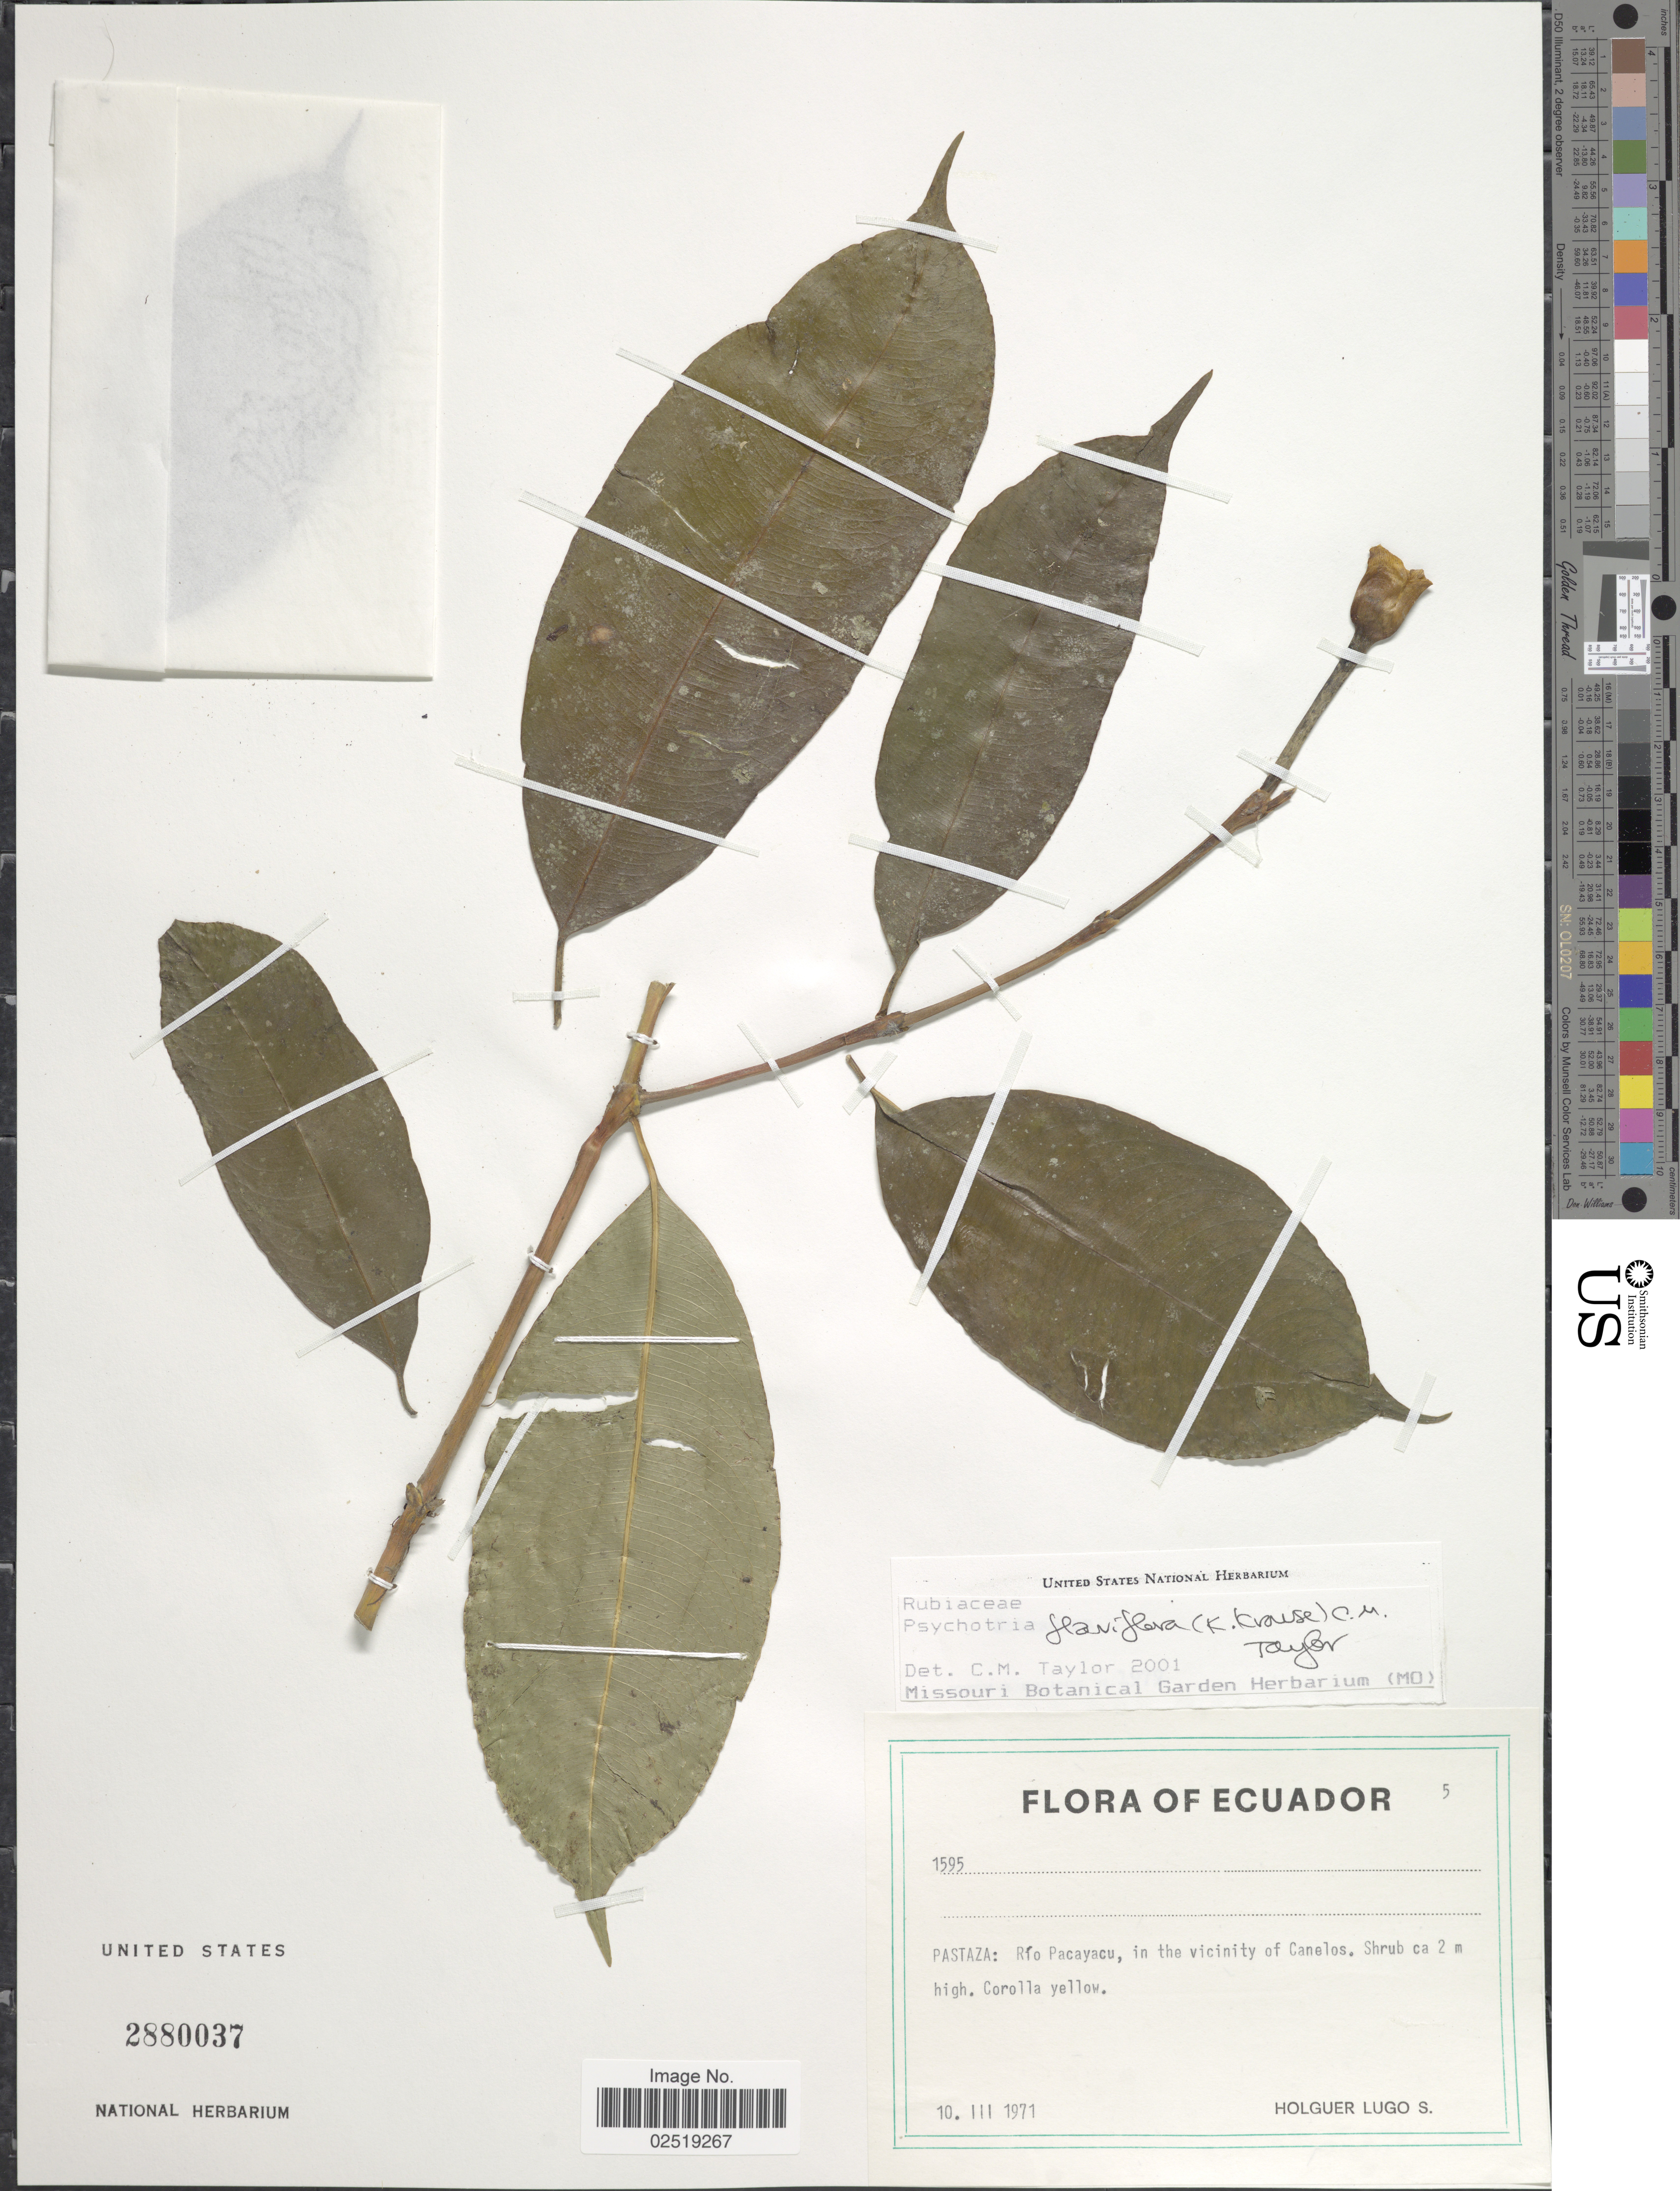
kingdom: Plantae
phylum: Tracheophyta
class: Magnoliopsida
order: Gentianales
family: Rubiaceae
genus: Psychotria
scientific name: Psychotria flaviflora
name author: (K. Krause) C.M. Taylor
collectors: H. Lugo S.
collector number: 1595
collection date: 1971-03-10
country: Ecuador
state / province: Pastaza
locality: Pastaza: Rio Pacayacu, in the vicinity of Canelos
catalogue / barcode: US 2880037